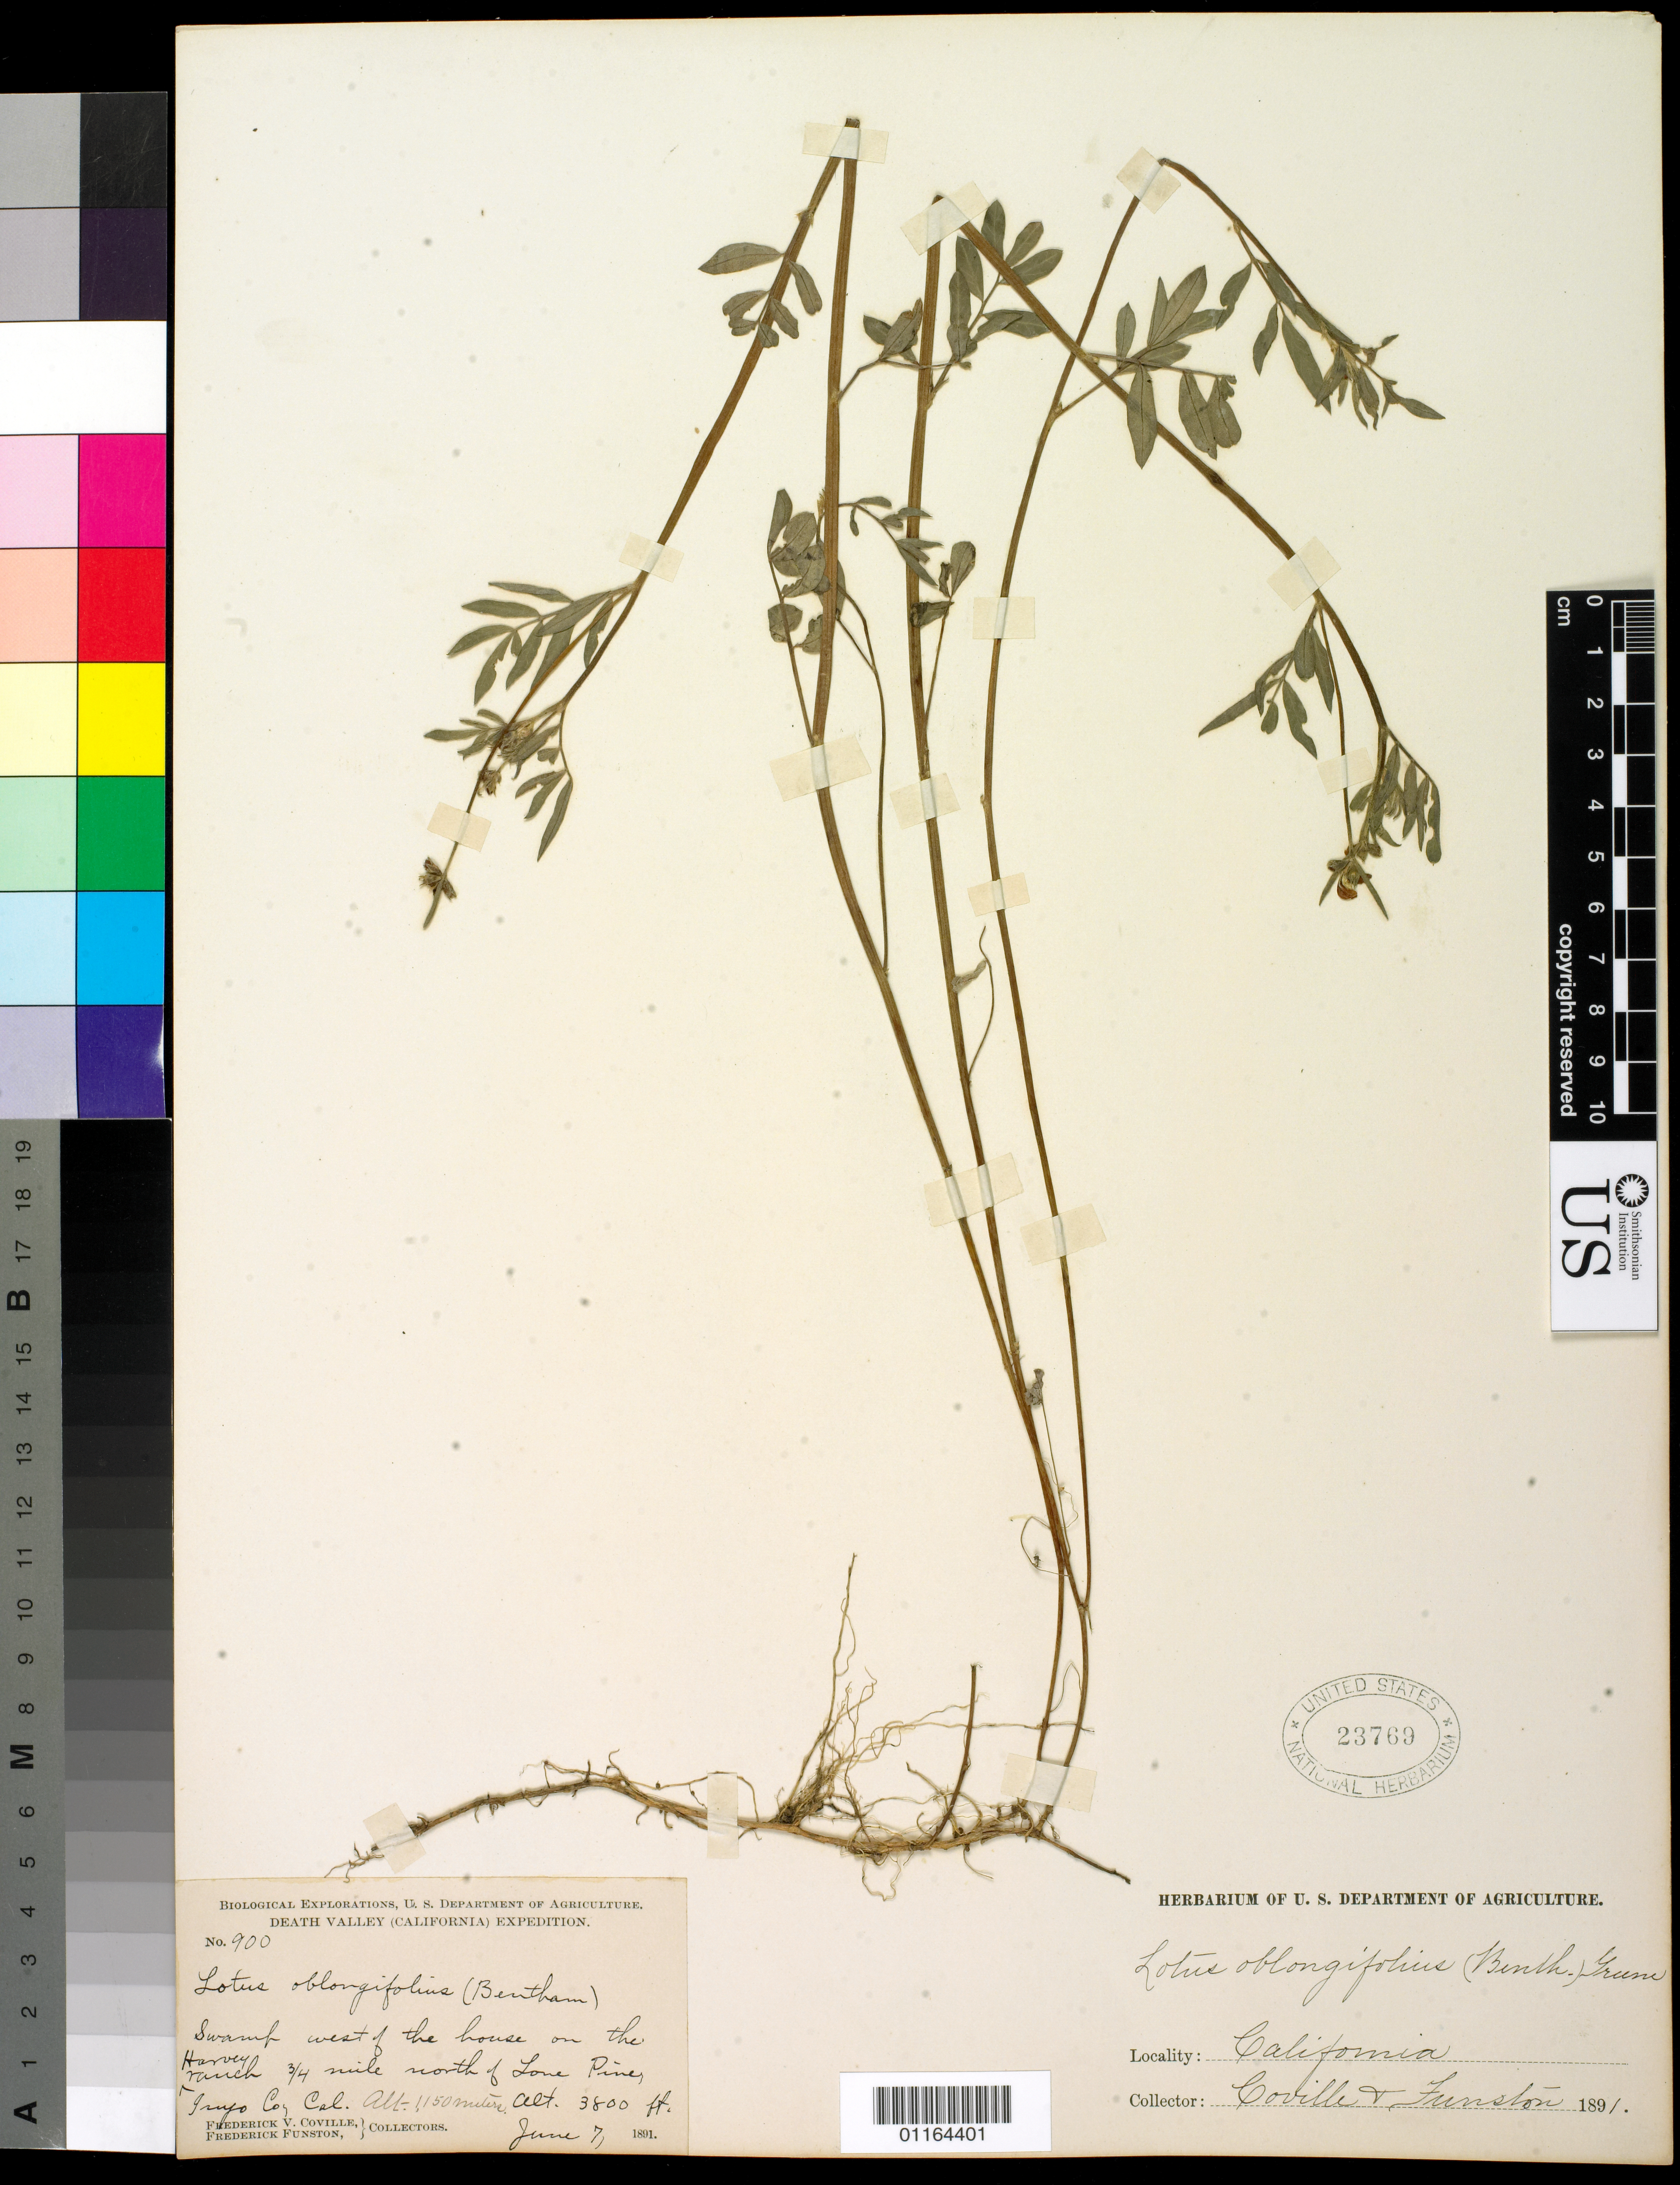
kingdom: Plantae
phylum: Tracheophyta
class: Magnoliopsida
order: Fabales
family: Fabaceae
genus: Hosackia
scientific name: Hosackia oblongifolia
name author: Benth.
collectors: F. V. Coville & F. Funston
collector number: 900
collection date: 1891-06-07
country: United States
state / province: California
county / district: Inyo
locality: Swamp west of the house on the Harvey Ranch; 3/4 mile north of Lone Pine.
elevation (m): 1158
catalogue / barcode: US 23769